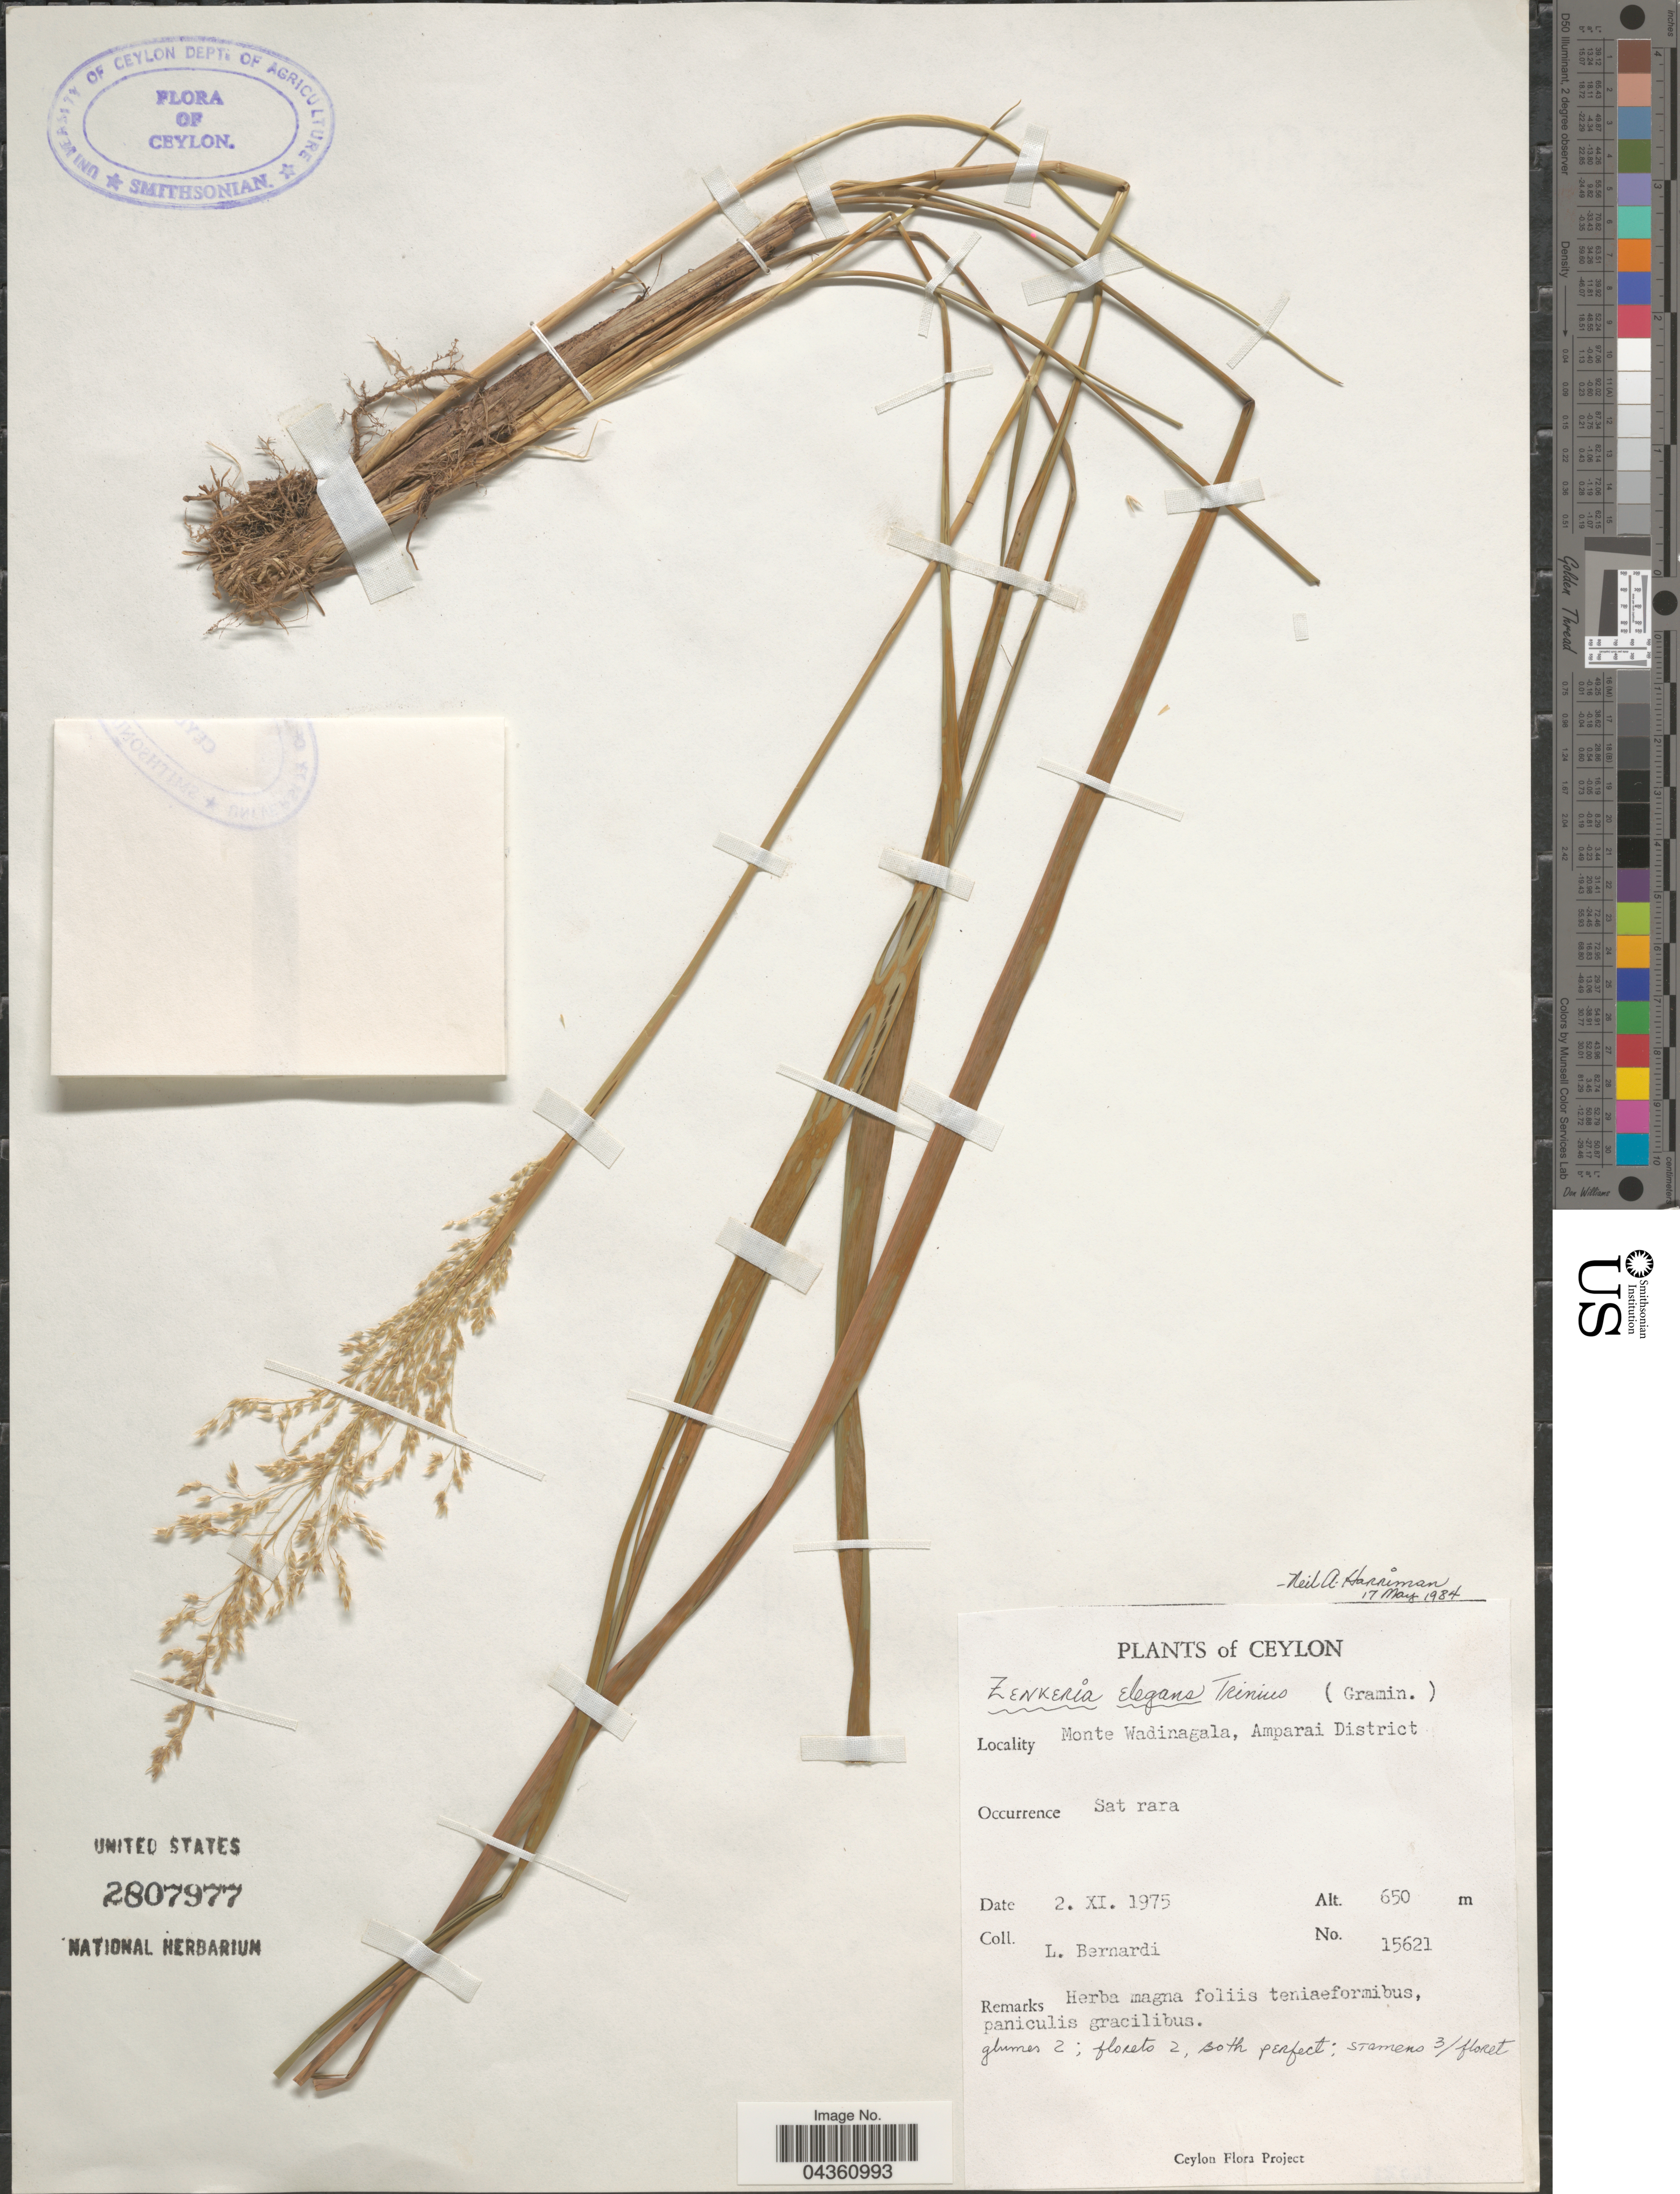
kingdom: Plantae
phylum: Tracheophyta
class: Liliopsida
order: Poales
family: Poaceae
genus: Zenkeria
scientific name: Zenkeria elegans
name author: Trin.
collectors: L. Bernardi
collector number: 15621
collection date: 1975-11-02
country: Sri Lanka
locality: Ceylon. Monte Wadinagala, Amparai District.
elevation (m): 650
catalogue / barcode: US 2807977